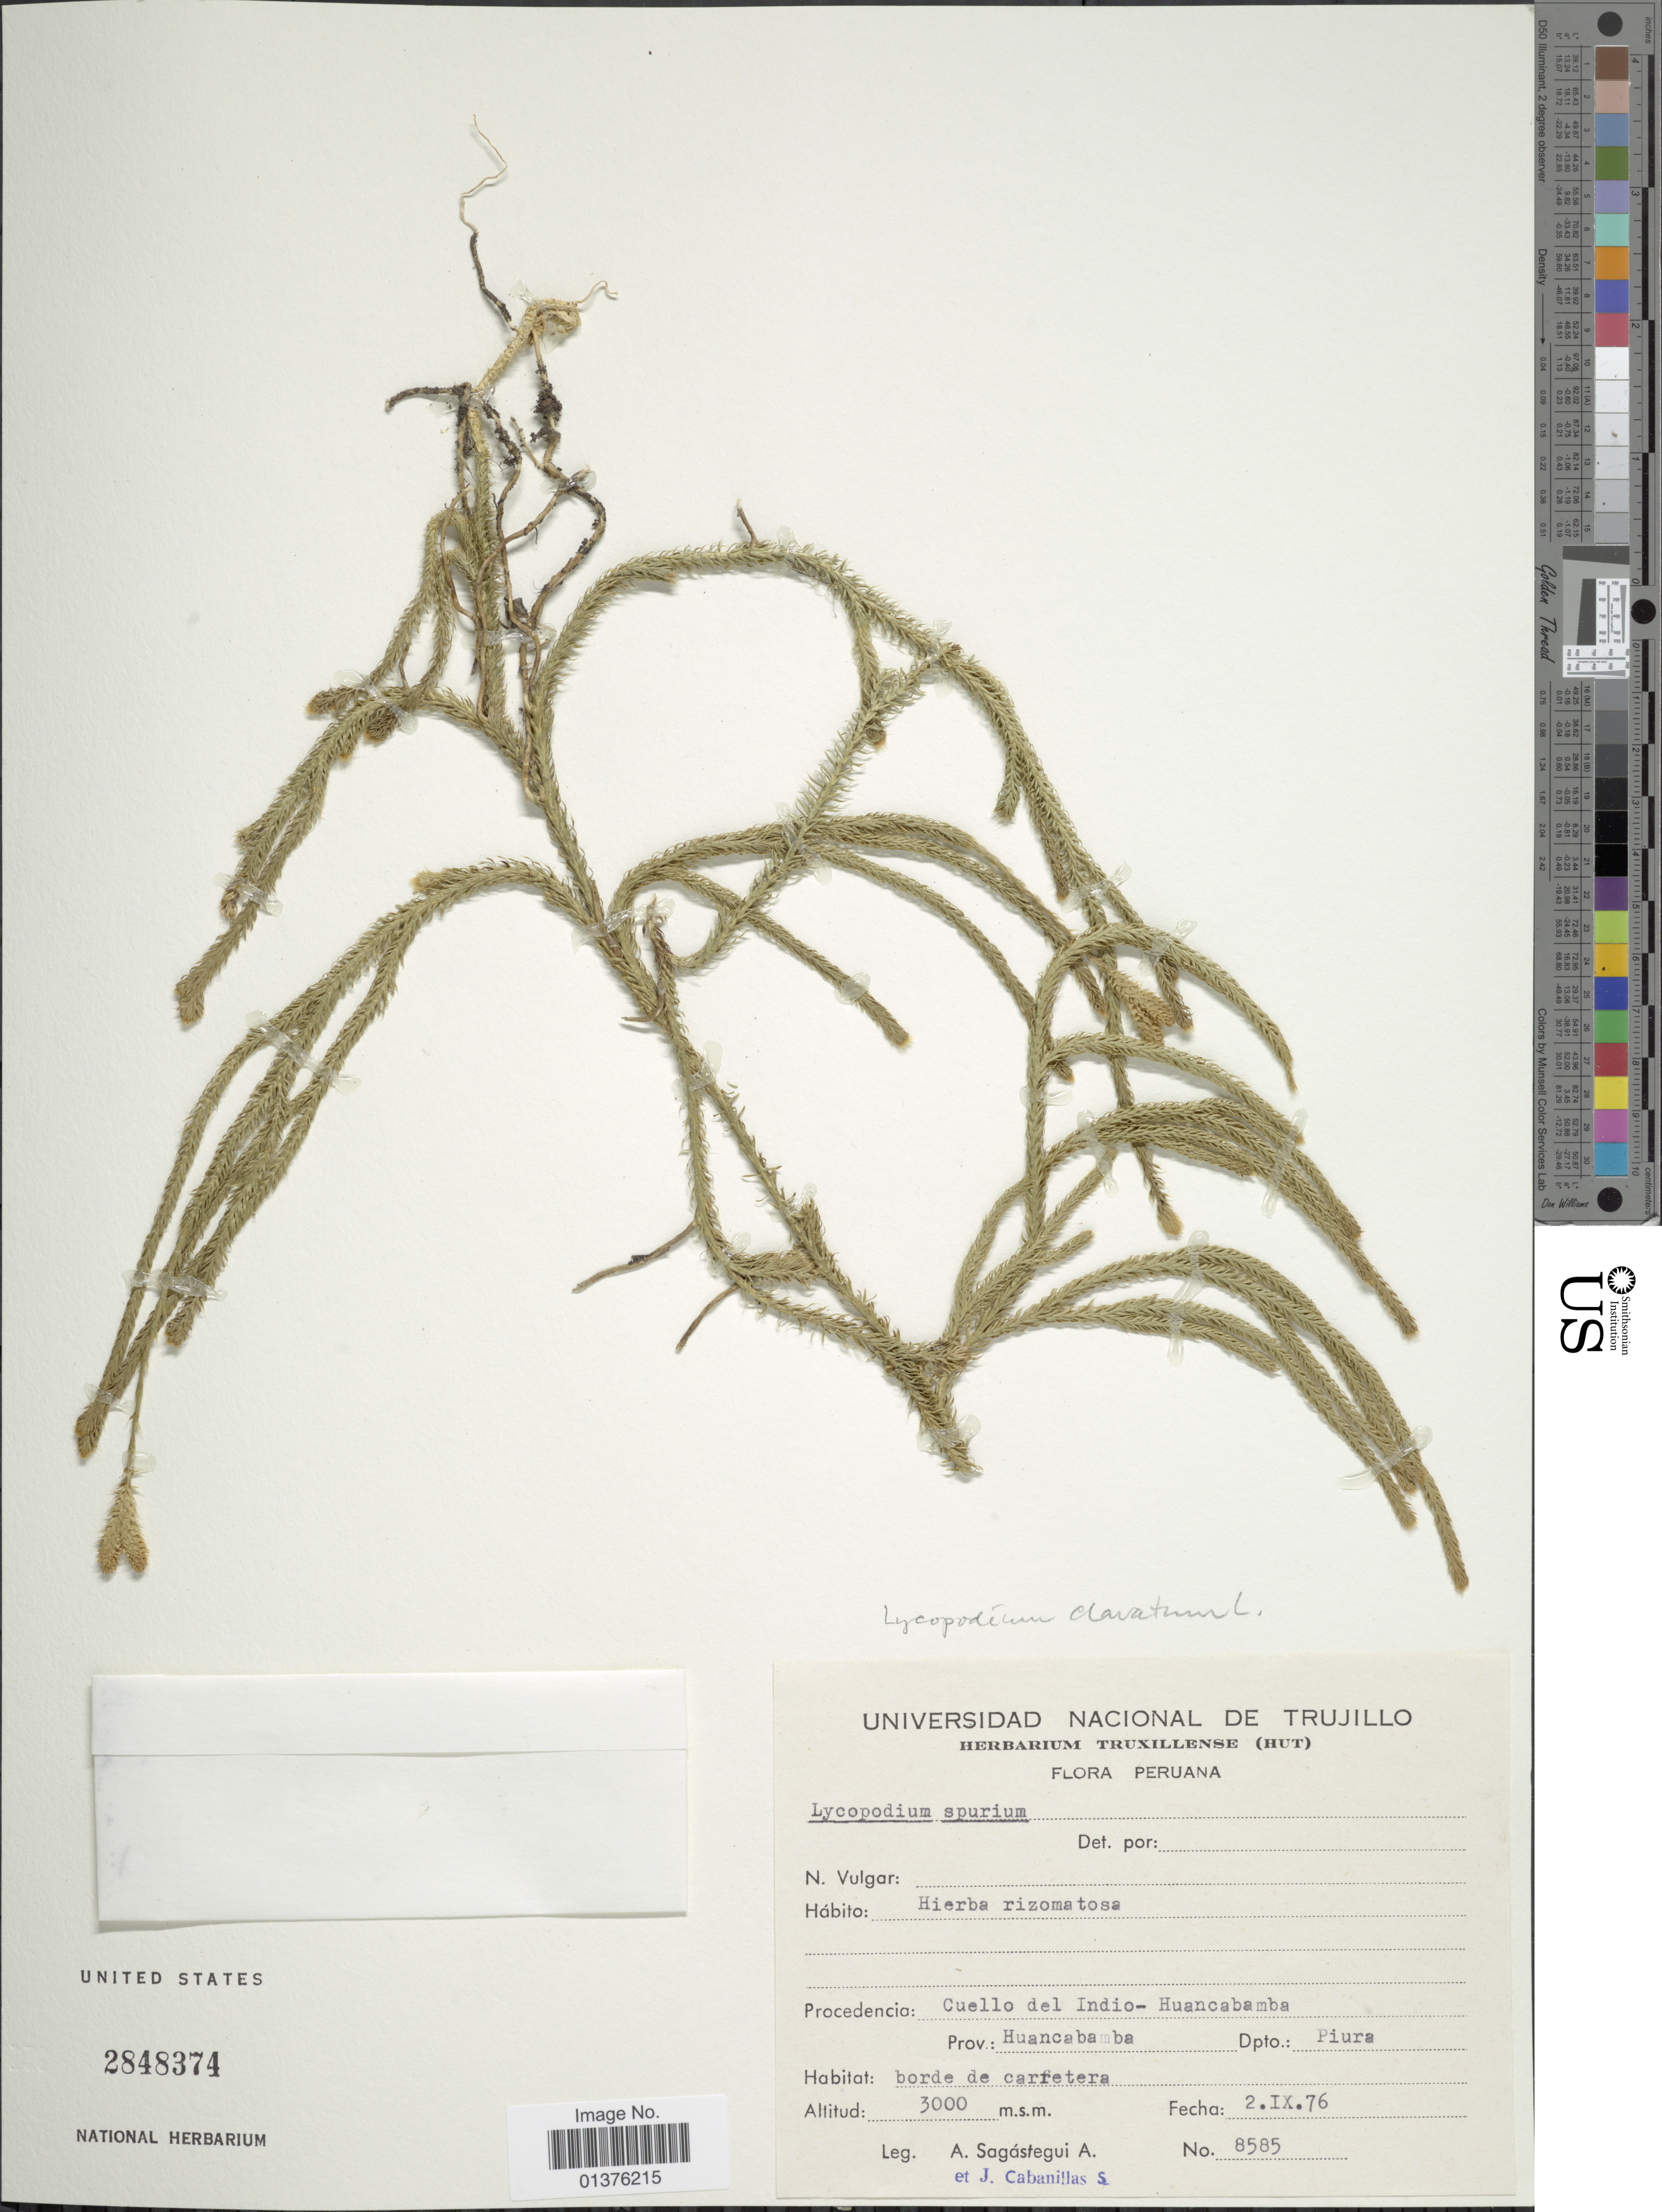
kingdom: Plantae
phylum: Tracheophyta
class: Lycopodiopsida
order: Lycopodiales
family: Lycopodiaceae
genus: Lycopodium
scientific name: Lycopodium clavatum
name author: L.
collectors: A. Sagástegui A. & J. Cabanillas S.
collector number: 8585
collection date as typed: Transcribed d/m/y: 2/9/76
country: Peru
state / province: Piura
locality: Cuello del Indio-Huancabamba, Prov. Huancabamba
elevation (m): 3000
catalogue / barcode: US 2848374